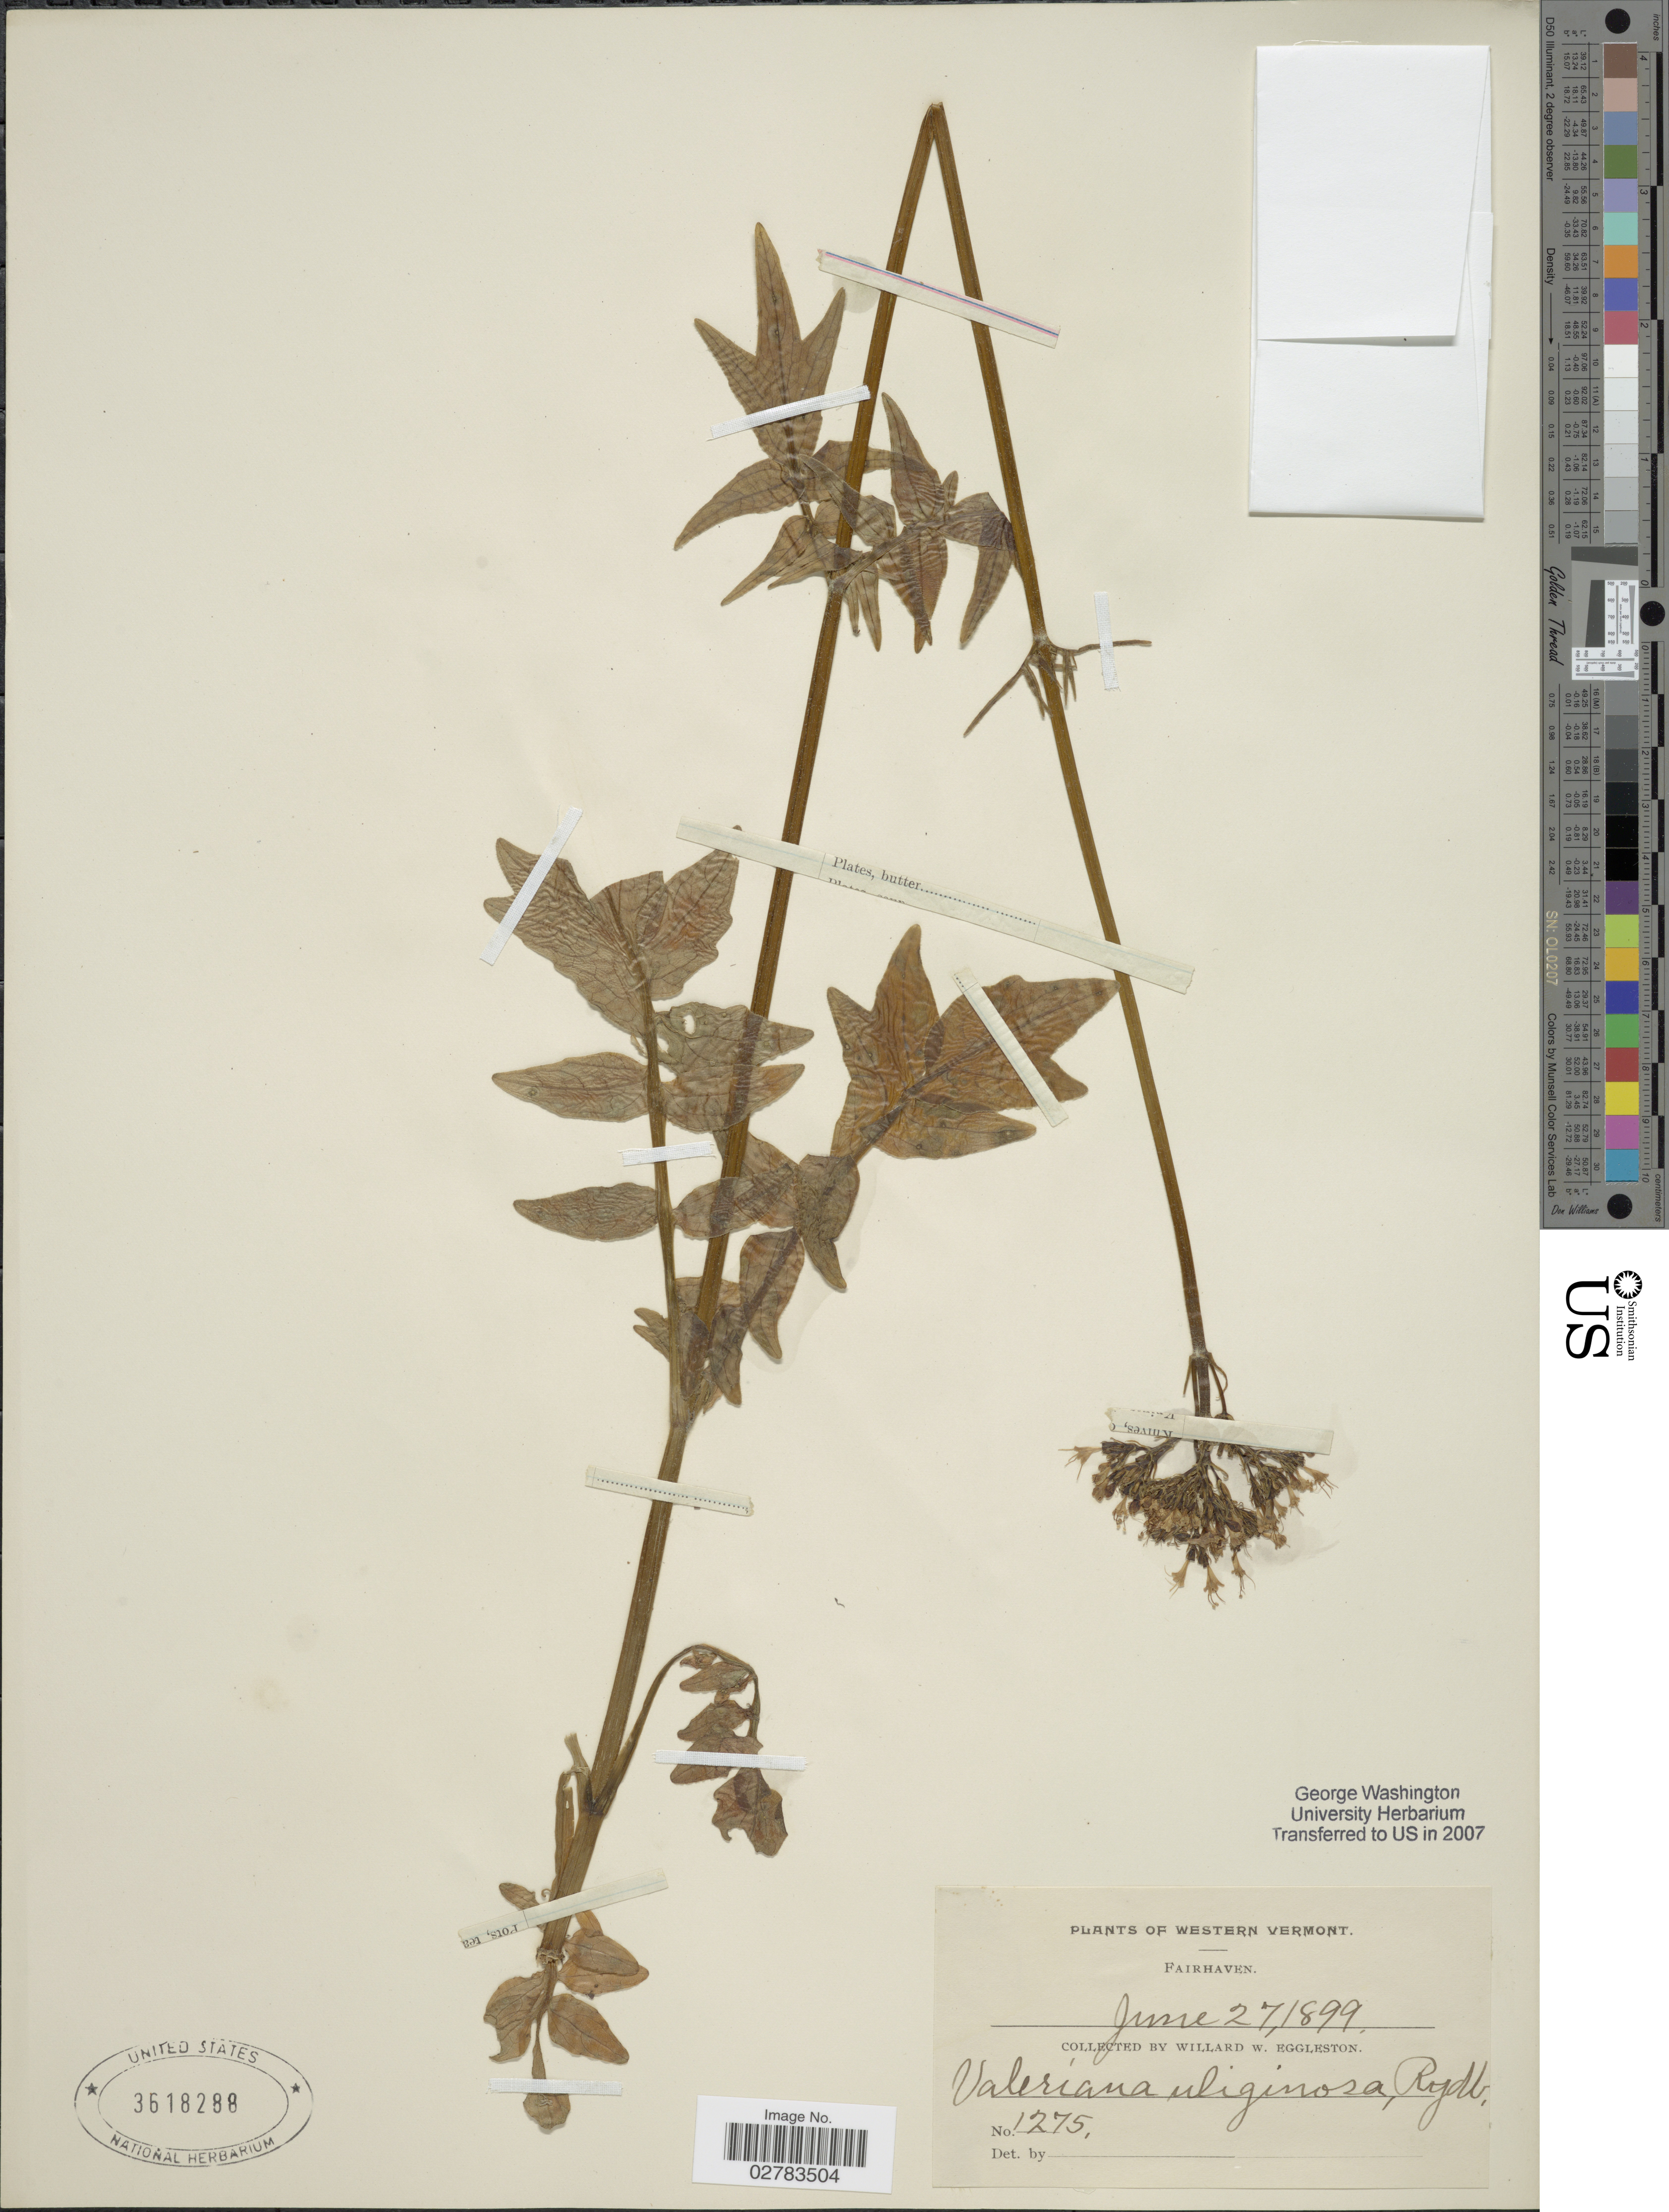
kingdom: Plantae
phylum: Tracheophyta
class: Magnoliopsida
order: Dipsacales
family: Caprifoliaceae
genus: Valeriana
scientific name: Valeriana uliginosa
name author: (Torr. & A. Gray) Rydb.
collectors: W. W. Eggleston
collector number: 1275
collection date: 1899-06-27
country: United States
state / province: Vermont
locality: Western Vermont, Fairhaven.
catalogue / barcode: US 3618288